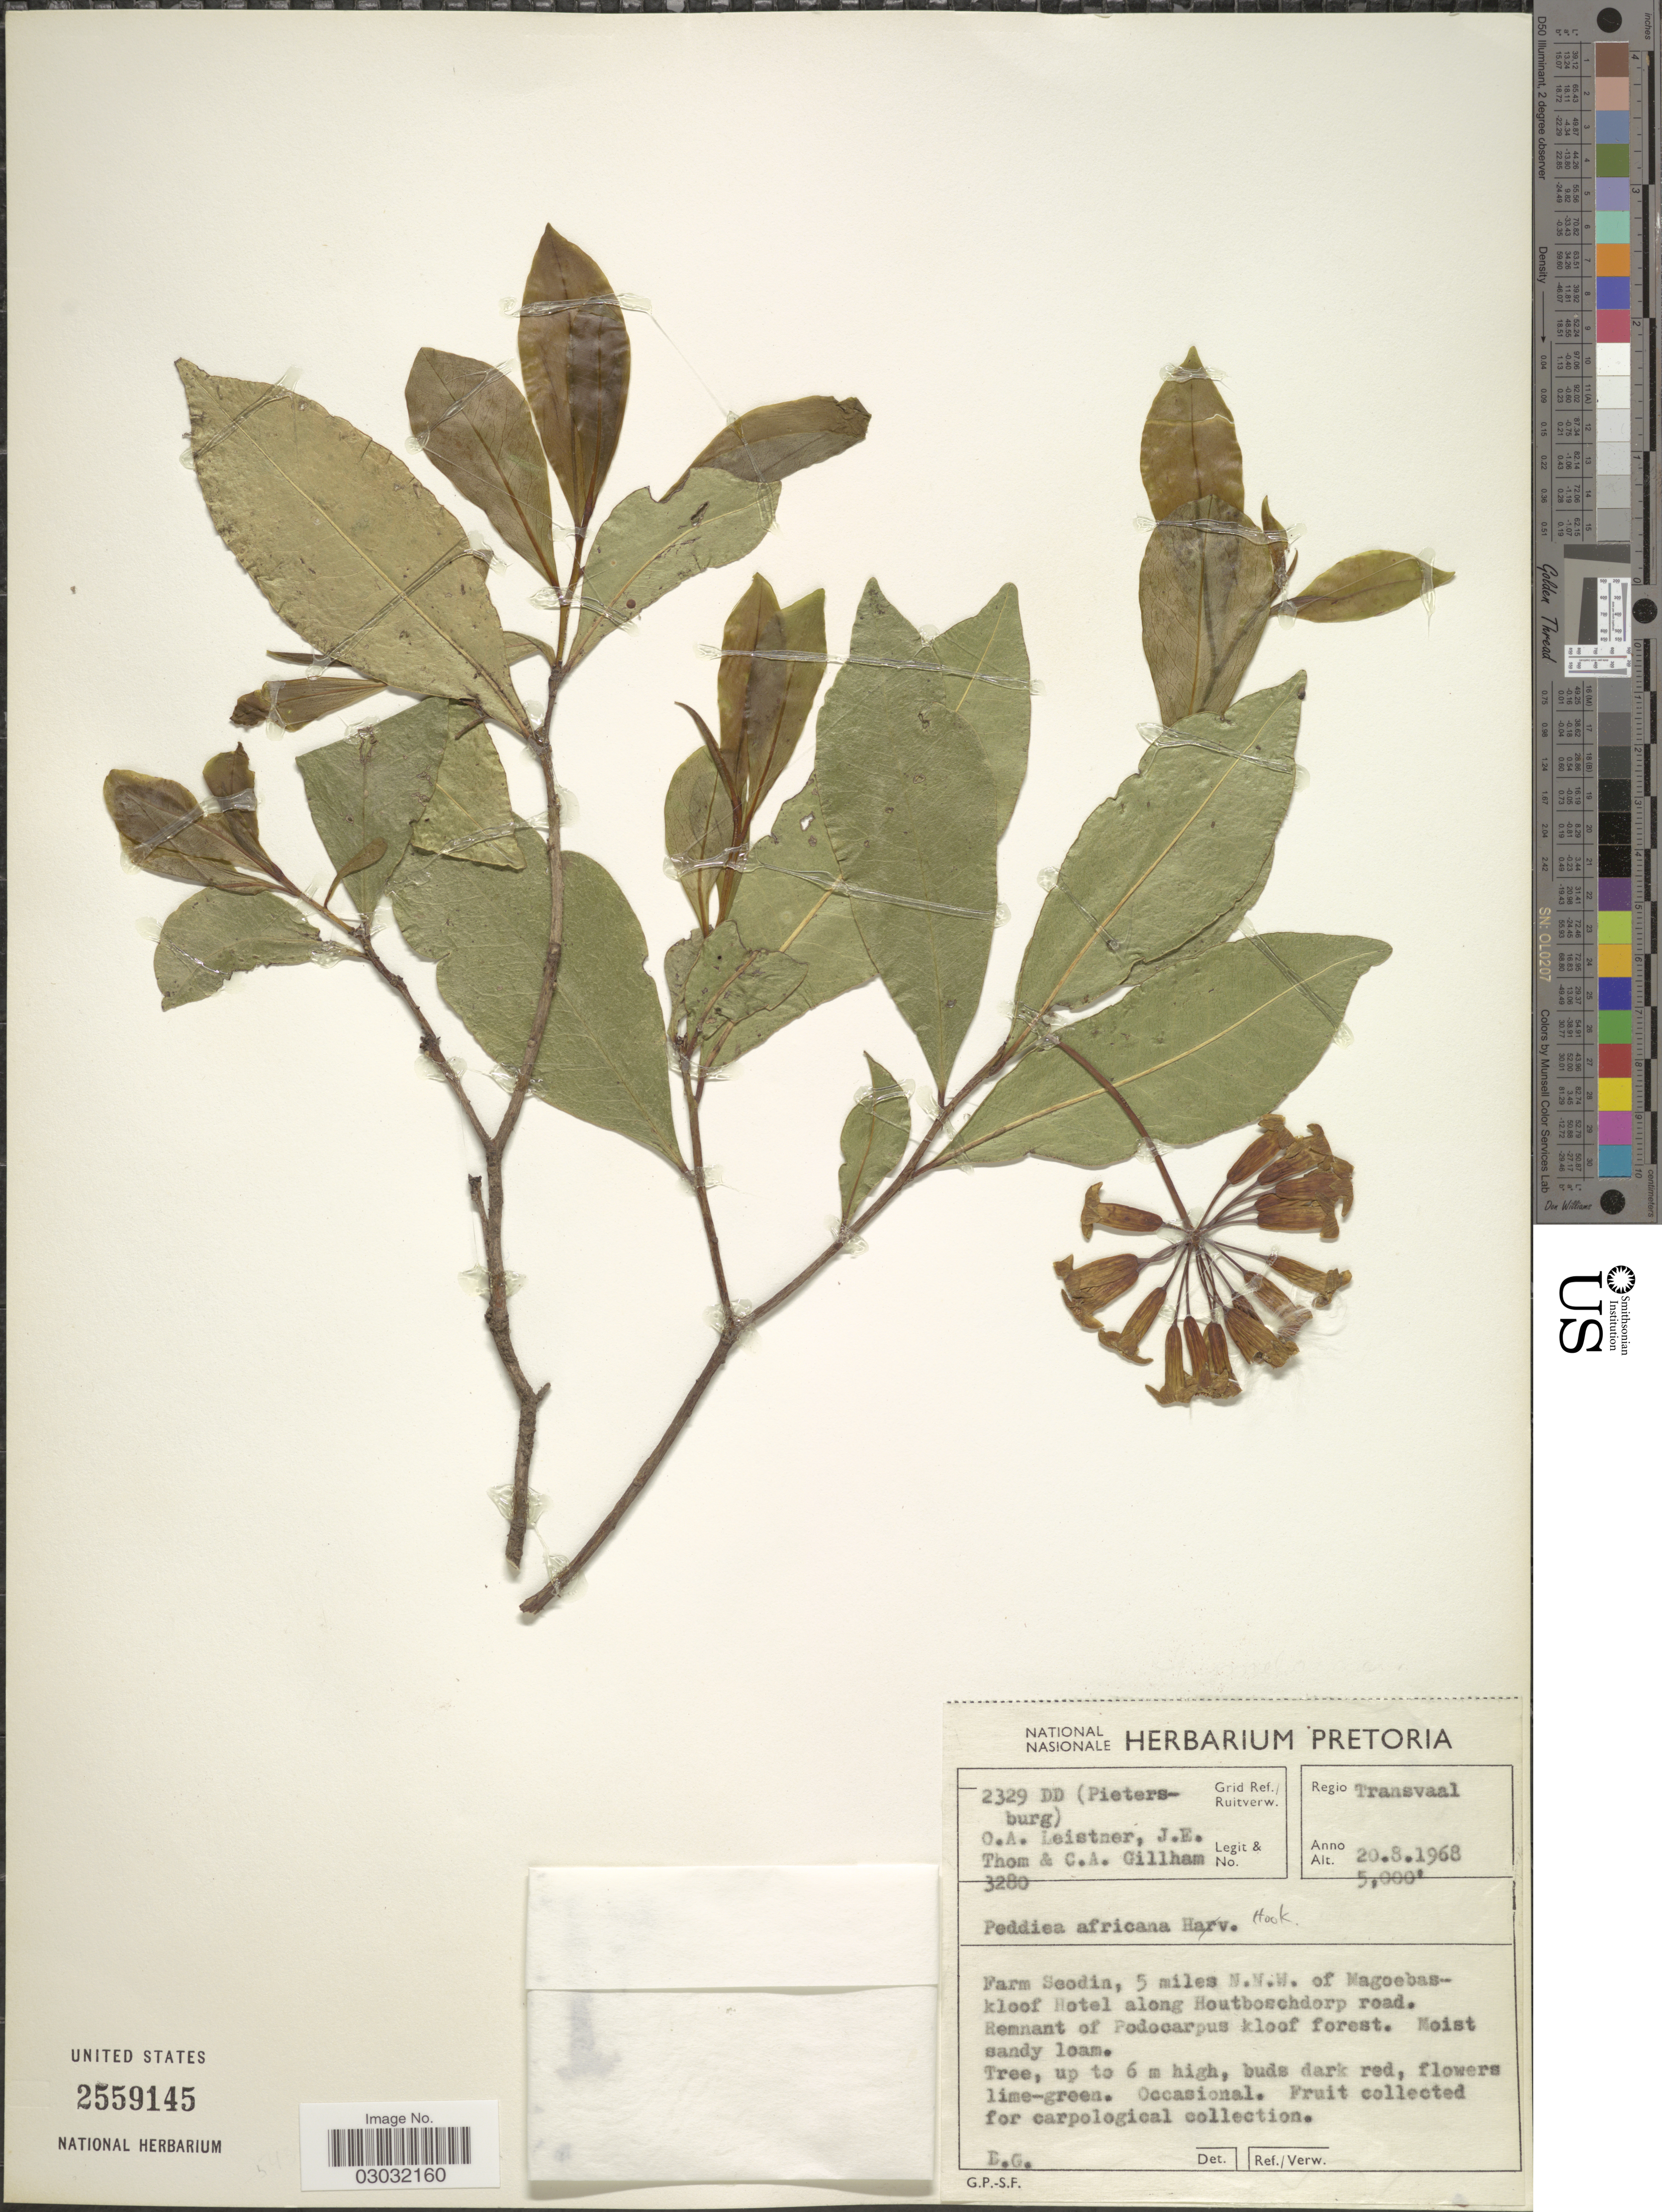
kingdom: Plantae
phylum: Tracheophyta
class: Magnoliopsida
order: Malvales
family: Thymelaeaceae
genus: Peddiea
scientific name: Peddiea africana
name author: Hook.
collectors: O. A. Leistner, J. Thom & C. Gillham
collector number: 3280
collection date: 1968-08-20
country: South Africa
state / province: Limpopo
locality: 2329 DD (Pietersburg) Grid Ref./Ruitverw. Regio Transvaal. Farm Seodia, 5 miles N.N.W. of Magoebaskloof Hotel along Houtboschdorp road.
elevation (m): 1524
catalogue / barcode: US 2559145